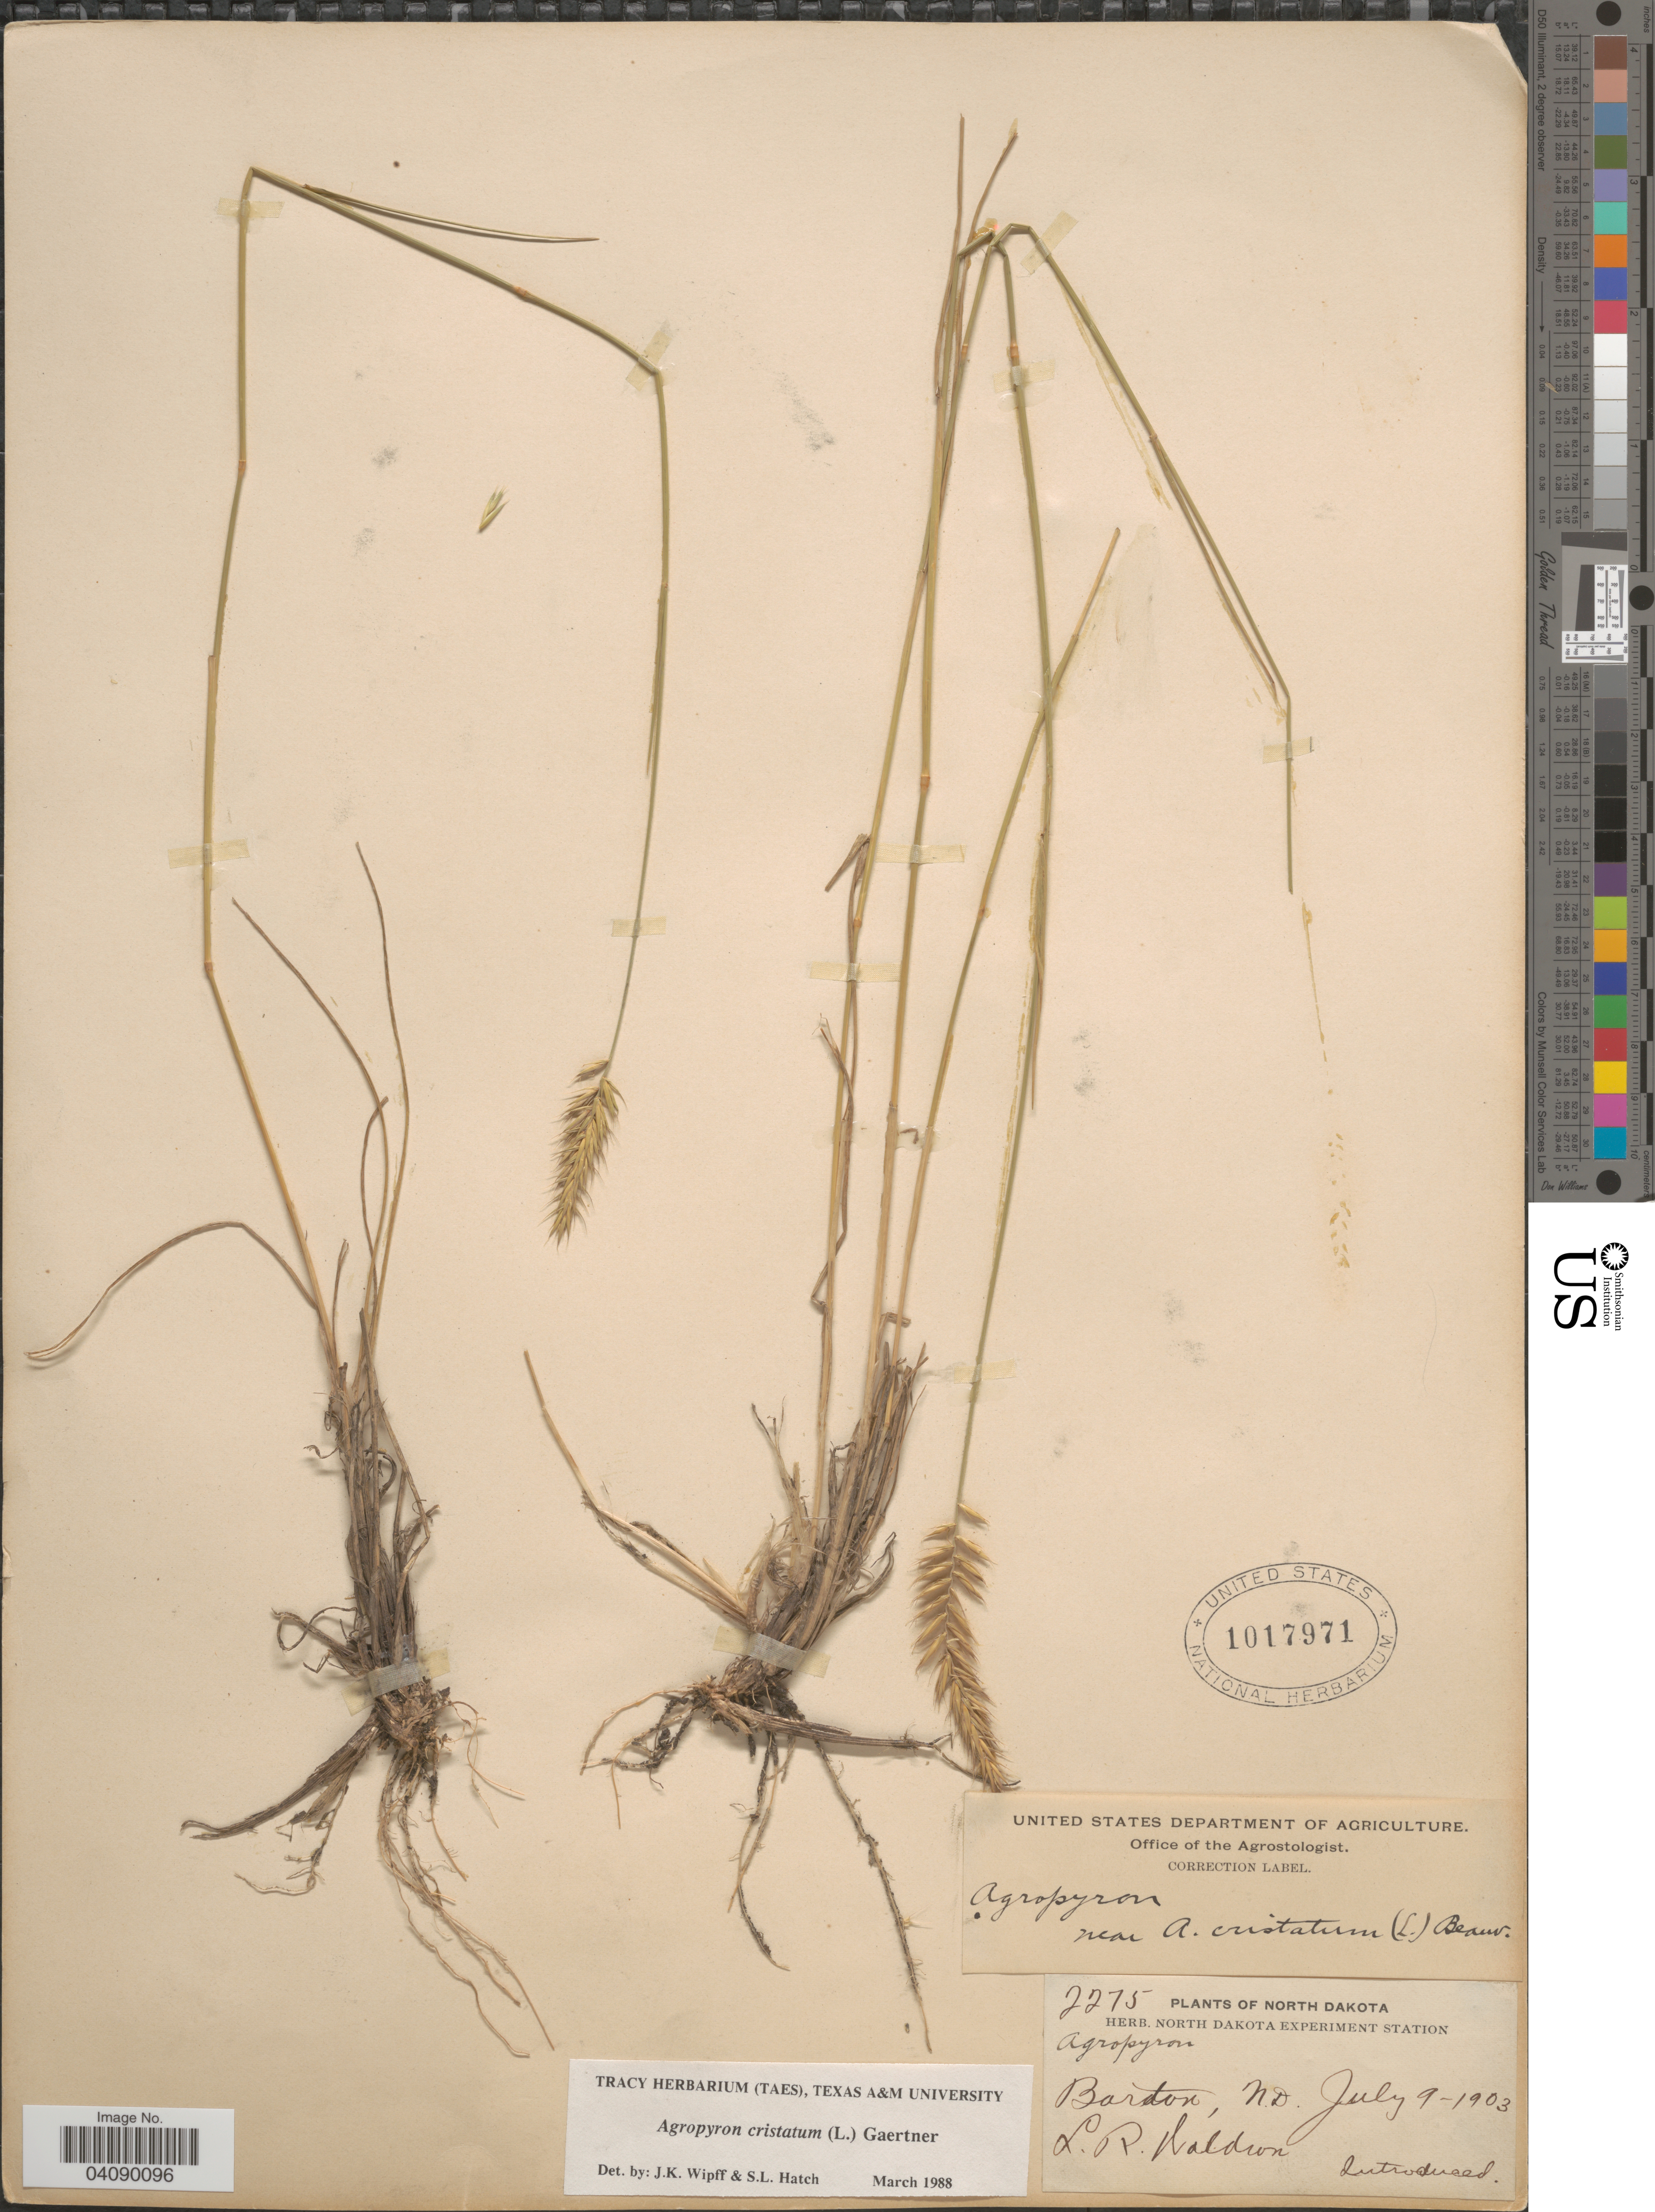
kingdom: Plantae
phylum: Tracheophyta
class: Liliopsida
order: Poales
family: Poaceae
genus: Agropyron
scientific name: Agropyron cristatum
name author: (L.) Gaertn.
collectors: L. Waldron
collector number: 2275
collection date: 1903-07-09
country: United States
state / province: North Dakota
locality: Barton. Introduced.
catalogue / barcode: US 1017971